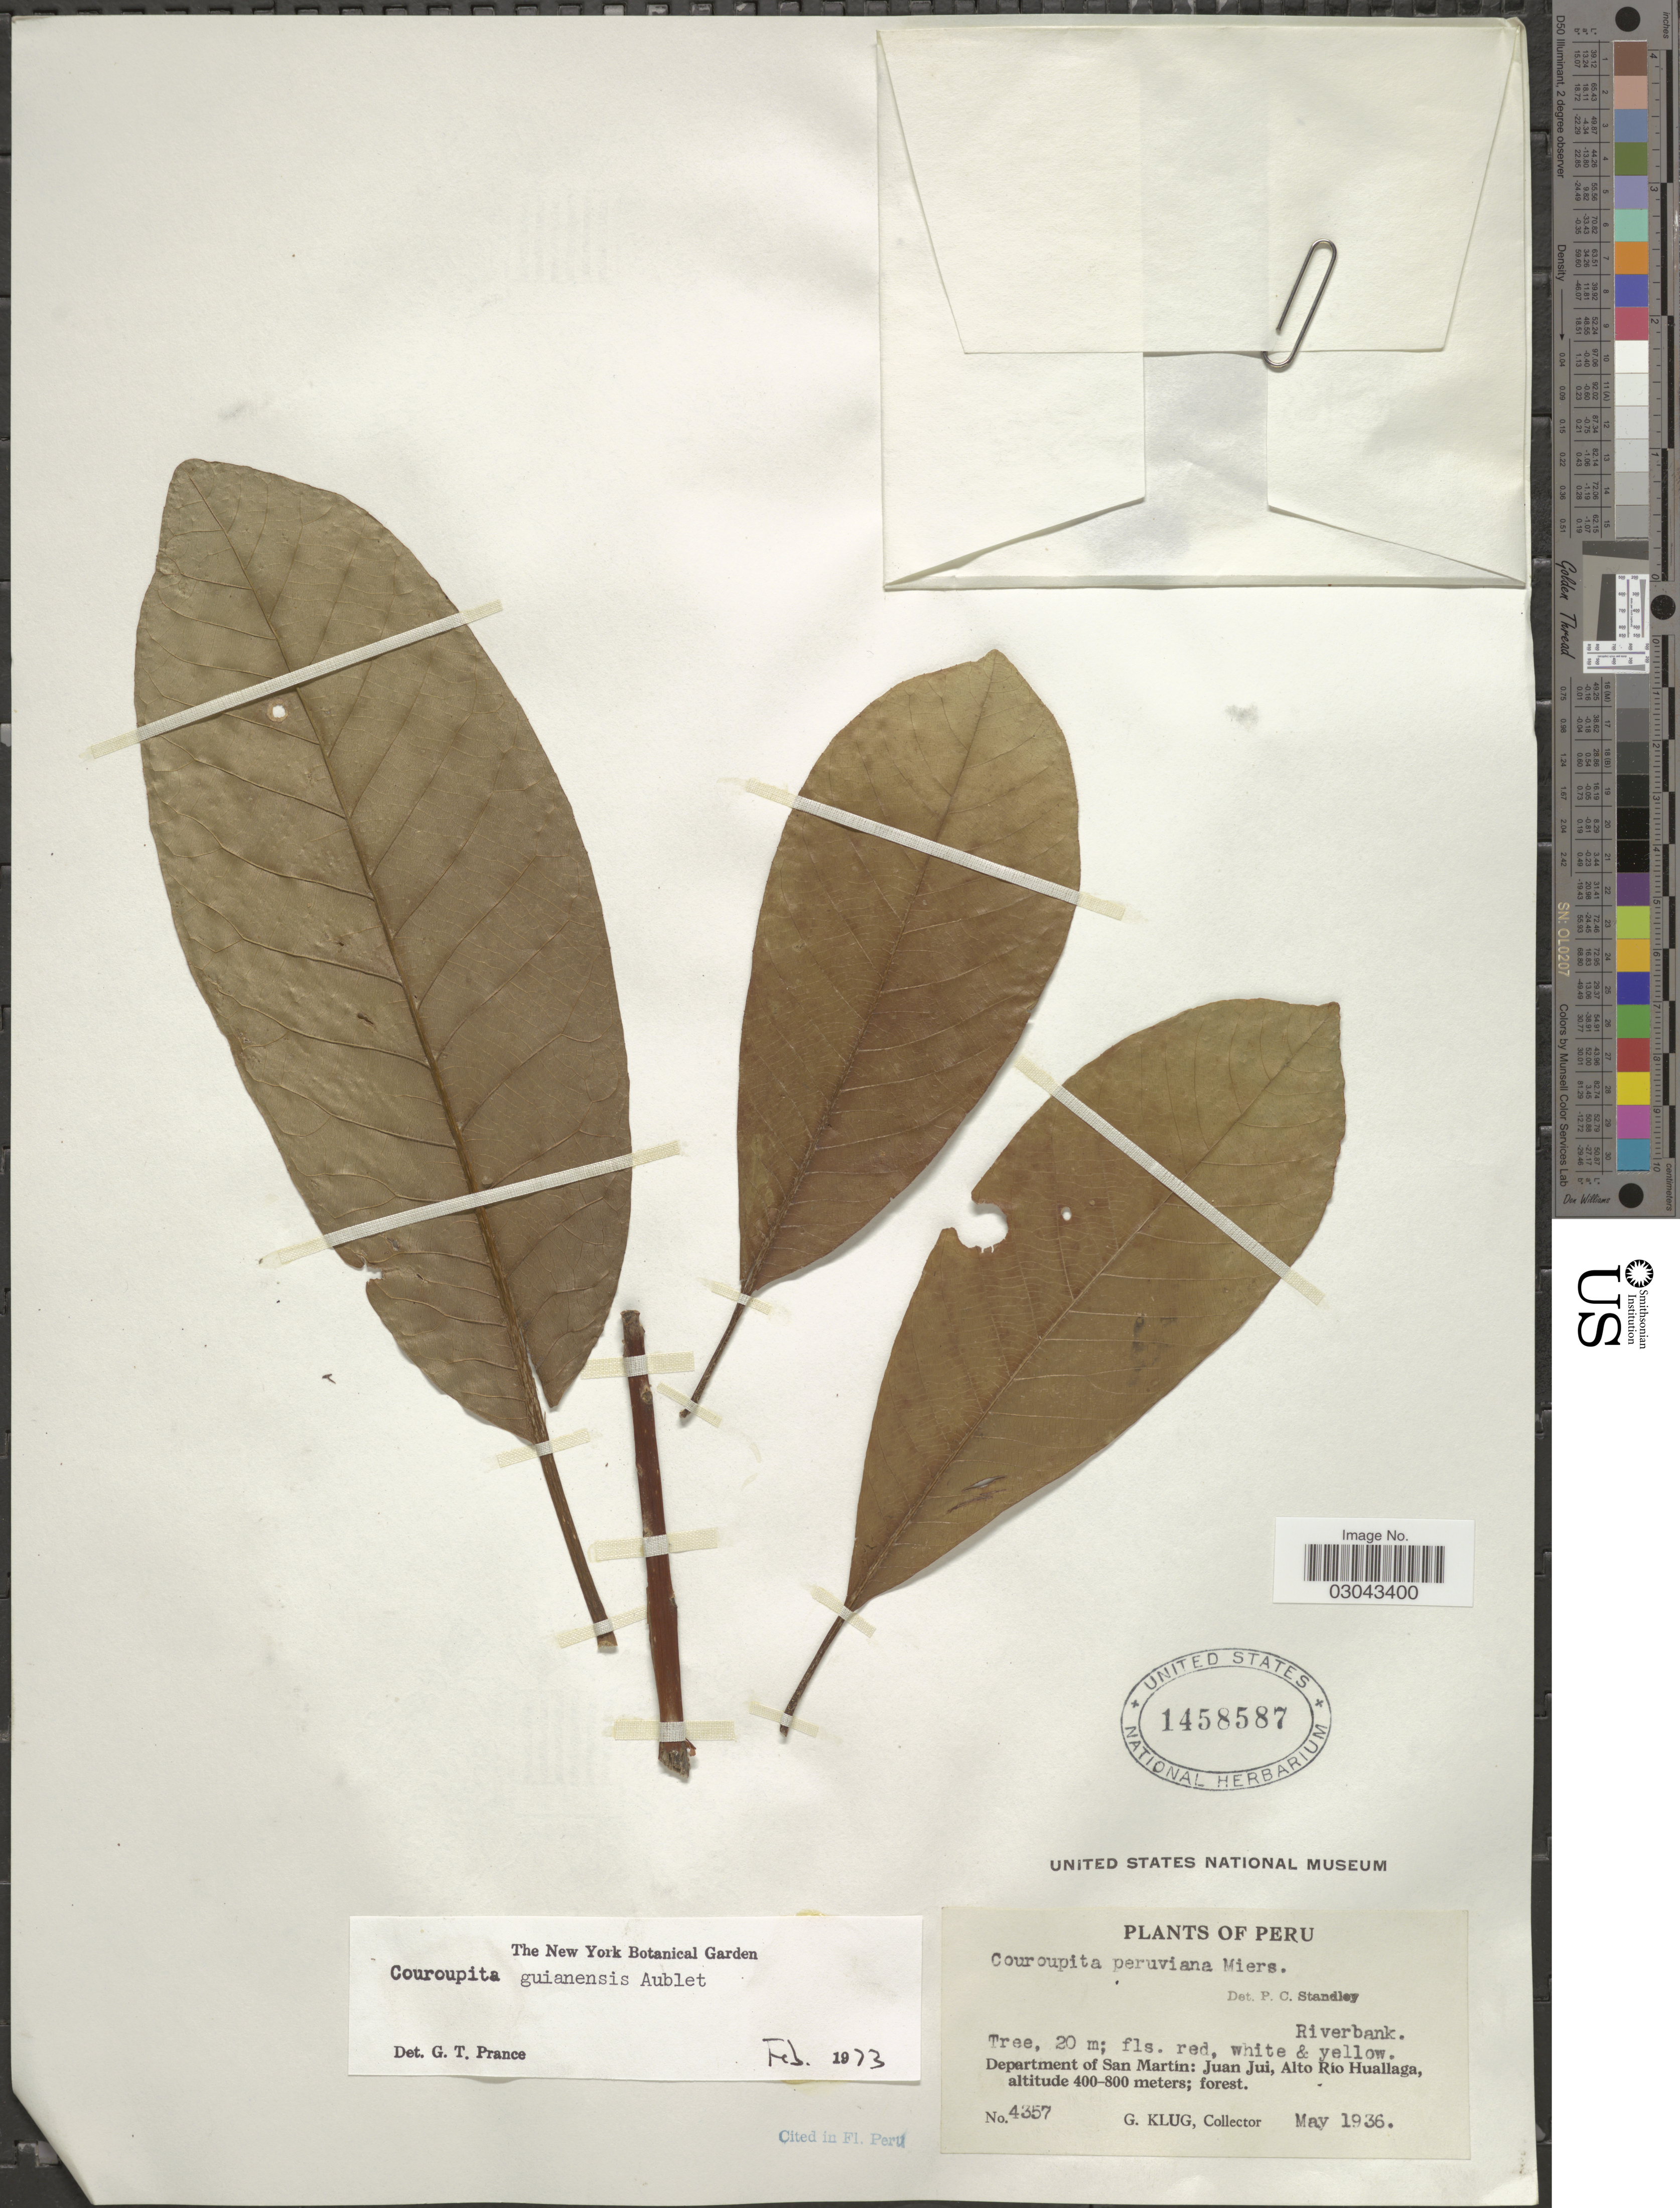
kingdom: Plantae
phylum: Tracheophyta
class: Magnoliopsida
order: Ericales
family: Lecythidaceae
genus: Couroupita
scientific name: Couroupita guianensis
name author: Aubl.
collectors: G. Klug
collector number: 4357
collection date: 1936-05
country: Peru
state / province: San Martín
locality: Department of San Martín: Kuan Jui, Alto Río Huallaga.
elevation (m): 400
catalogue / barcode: US 1458587